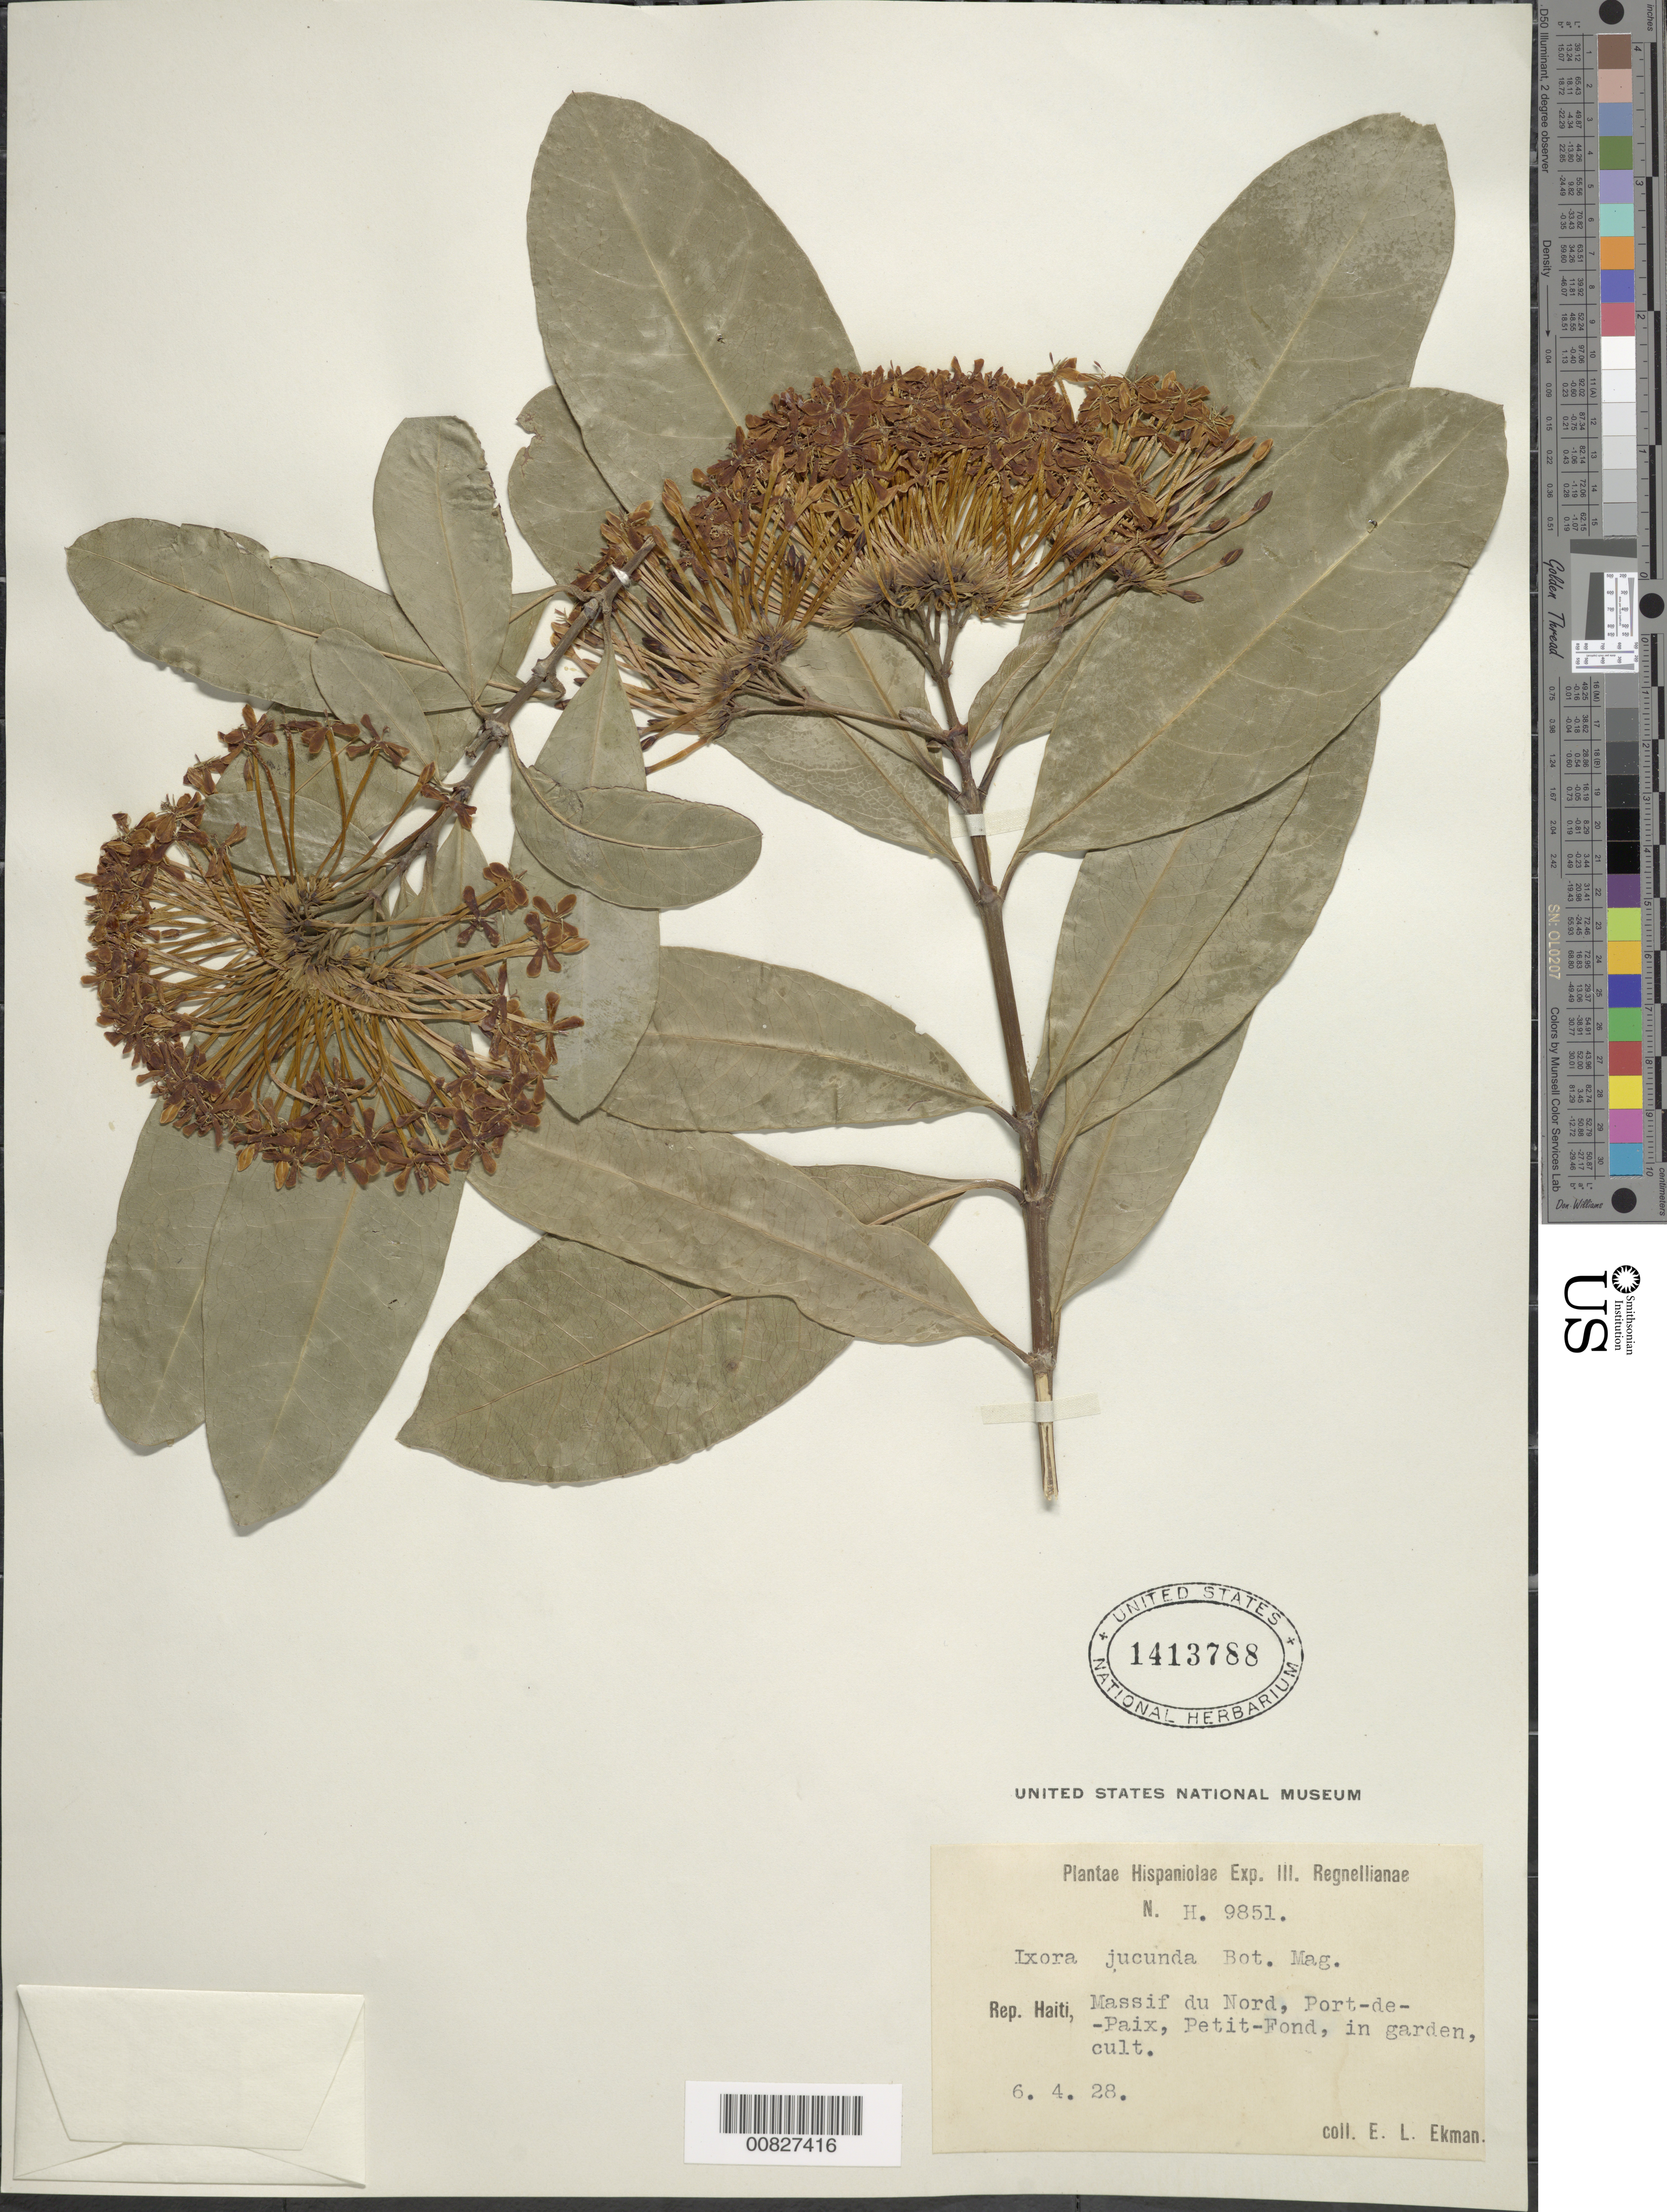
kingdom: Plantae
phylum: Tracheophyta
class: Magnoliopsida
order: Gentianales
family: Rubiaceae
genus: Ixora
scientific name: Ixora finlaysoniana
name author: Wall. ex G. Don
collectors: E. L. Ekman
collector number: H 9851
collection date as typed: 06 Apr 1928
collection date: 1928-04-06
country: Haiti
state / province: Nord-Ouest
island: Hispaniola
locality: Massif du Nord, Port de Paix, Petit Fond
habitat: In garden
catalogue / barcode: US 1413788